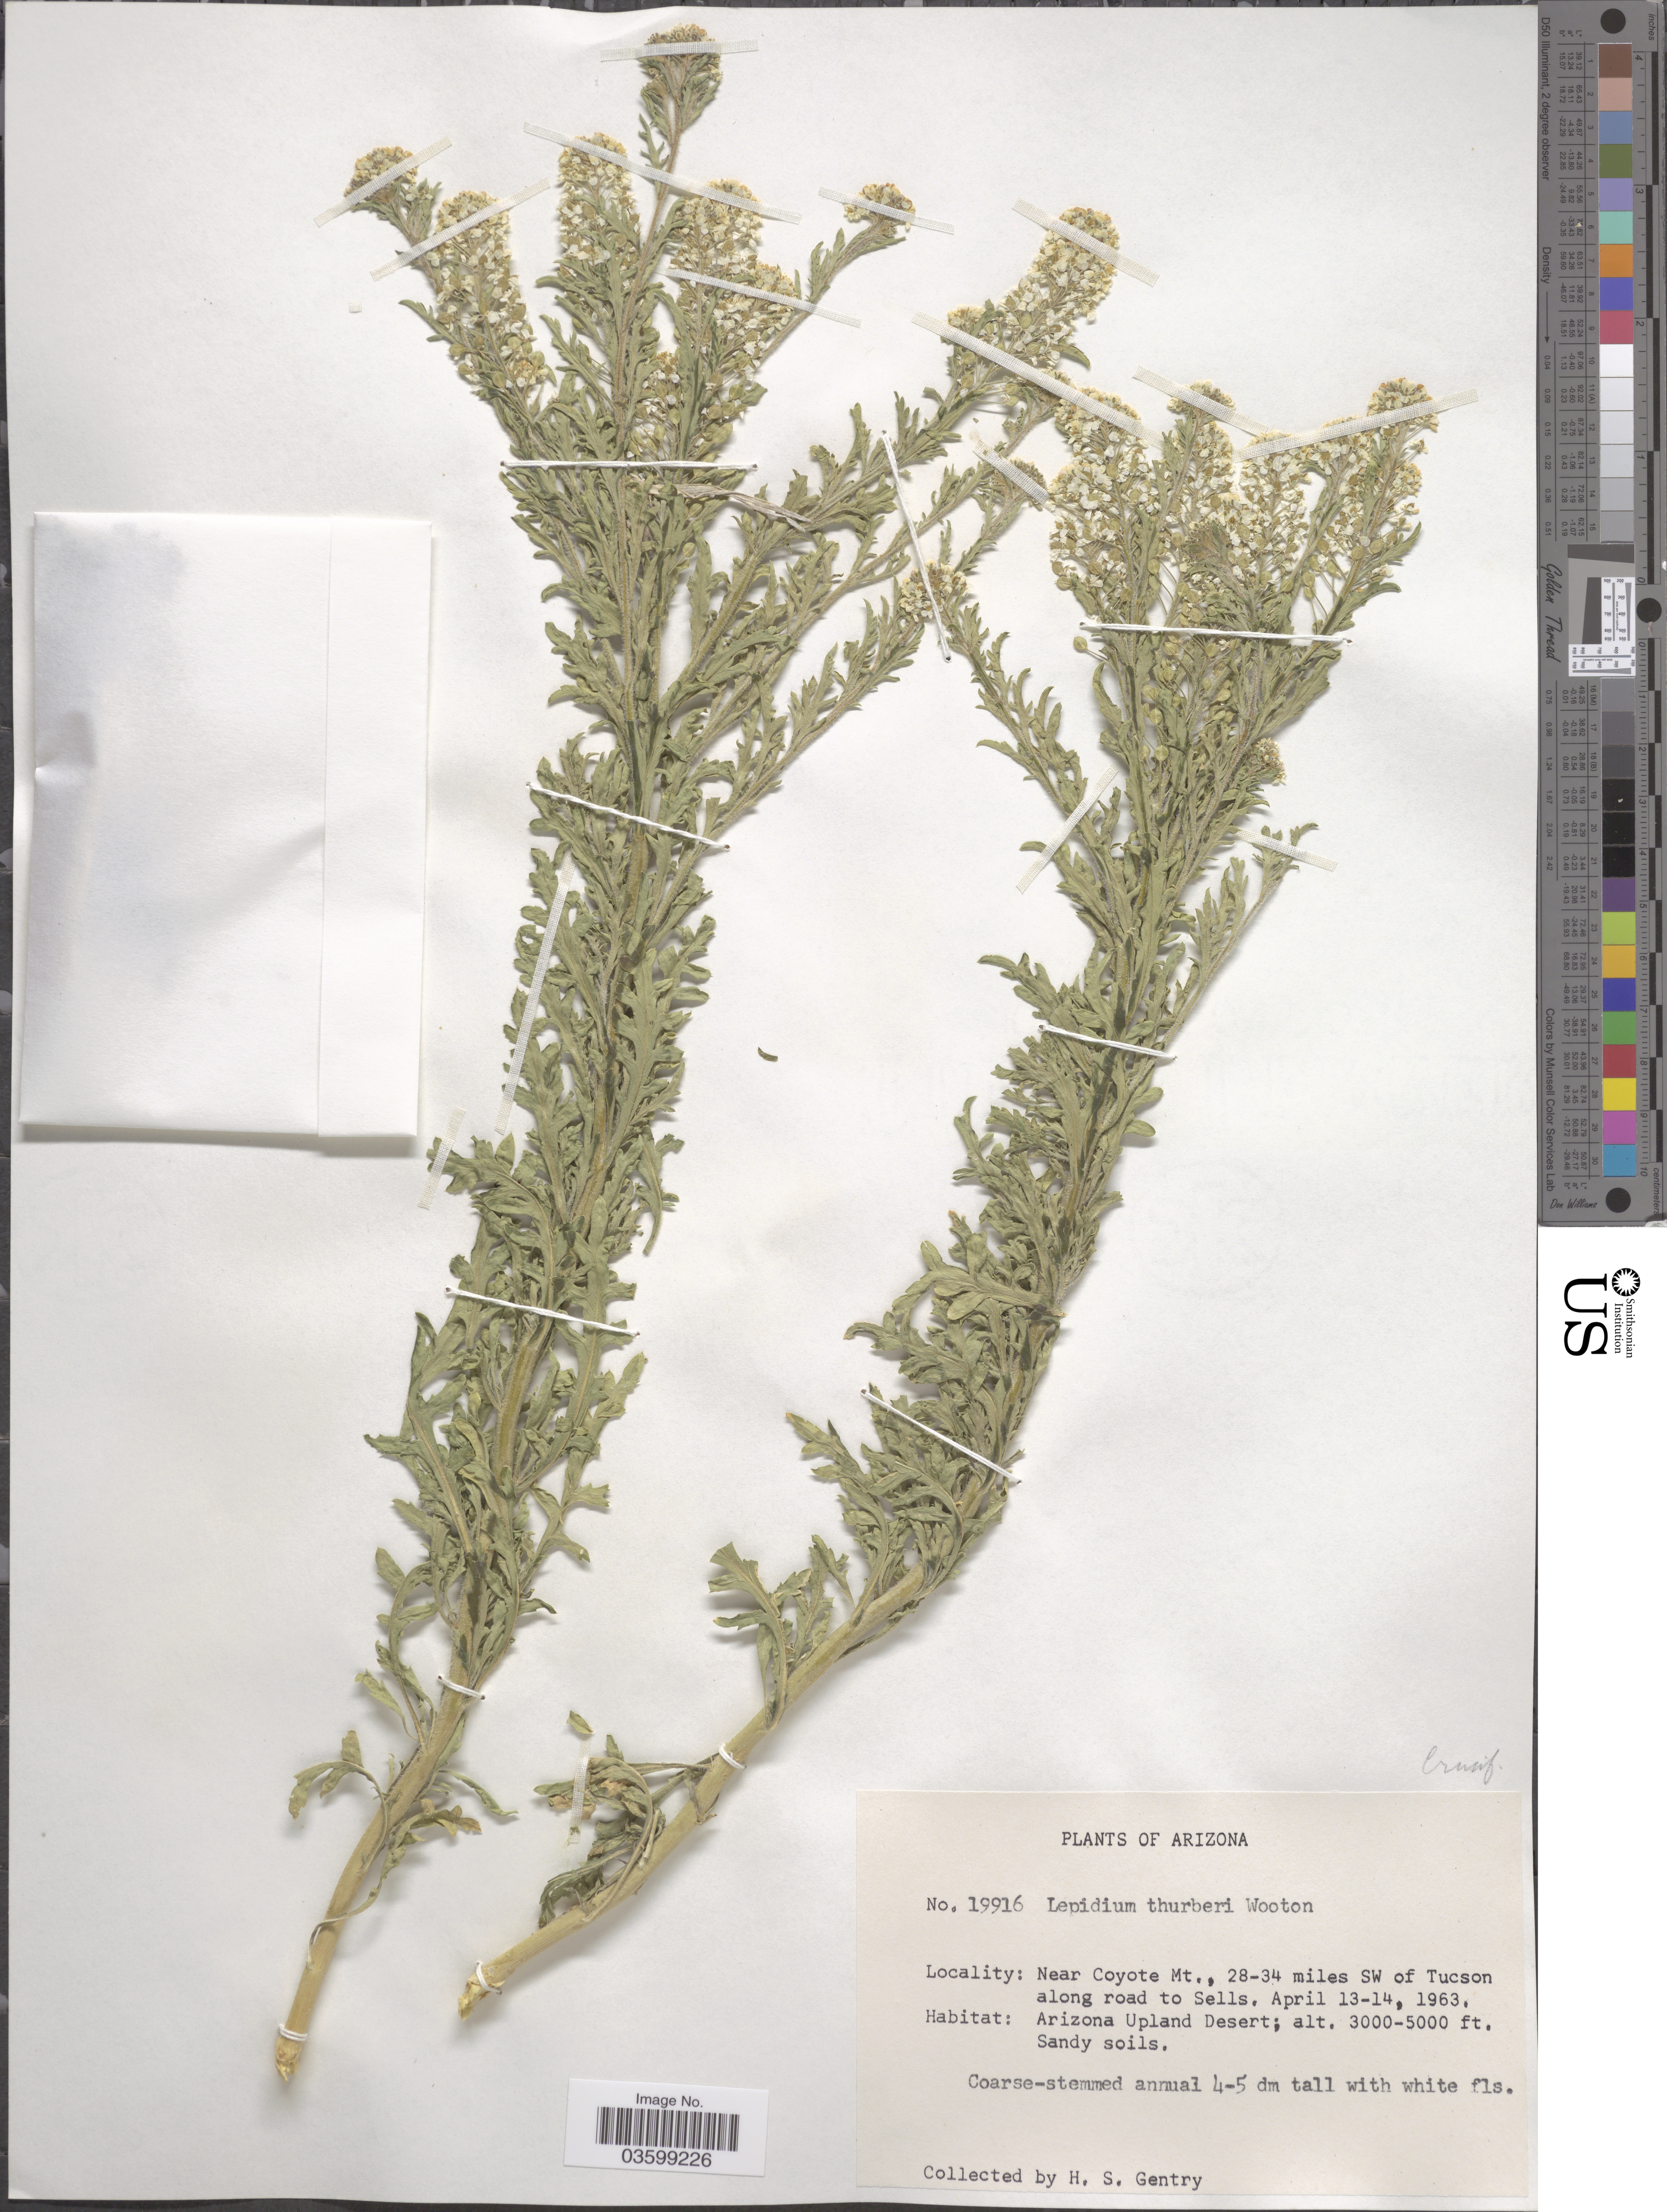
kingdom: Plantae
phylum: Tracheophyta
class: Magnoliopsida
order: Brassicales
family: Brassicaceae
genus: Lepidium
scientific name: Lepidium thurberi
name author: Wooton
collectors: H. S. Gentry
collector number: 19916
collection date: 1963-04-13/1963-04-14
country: United States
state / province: Arizona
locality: Near Coyote Mt., 28-34 miles SW of Tucson along road to Sells. Arizona Upland Desert.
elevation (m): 914